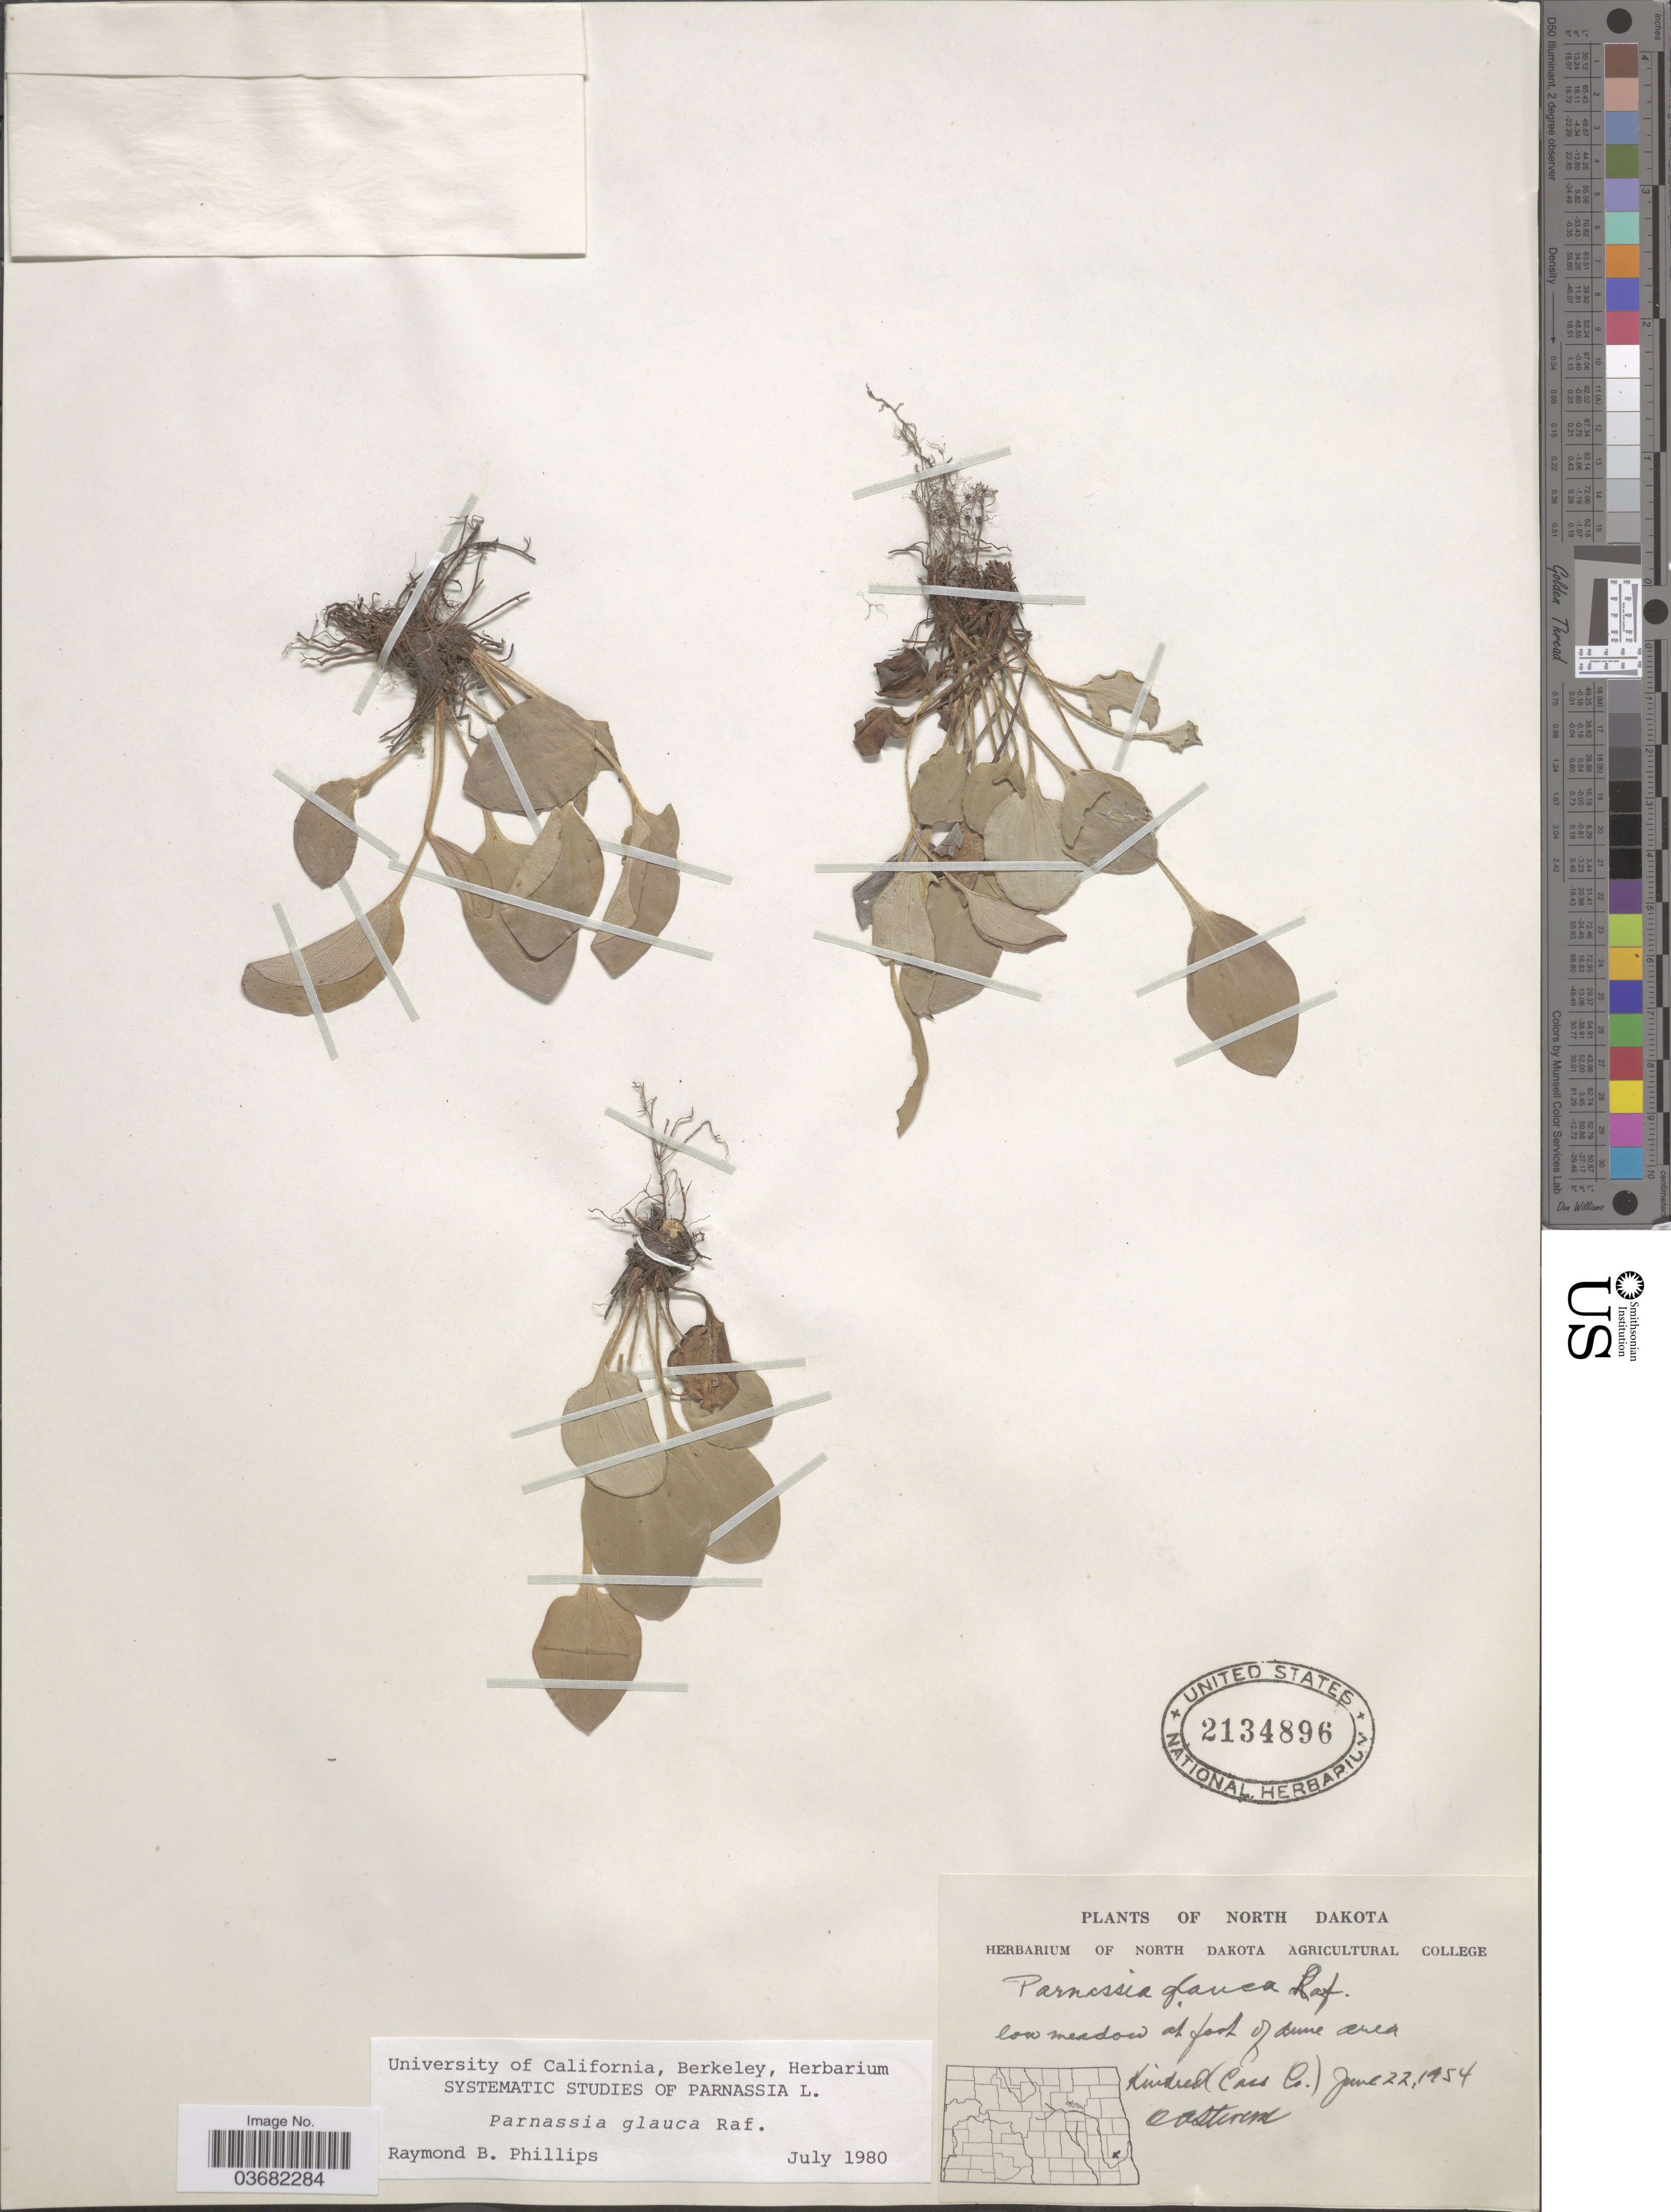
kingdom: Plantae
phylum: Tracheophyta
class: Magnoliopsida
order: Celastrales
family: Parnassiaceae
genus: Parnassia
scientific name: Parnassia glauca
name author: Raf.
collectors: O. A. Stevens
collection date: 1954-06-22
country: United States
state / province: North Dakota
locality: Kindred (Cass Co.).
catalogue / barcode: US 2134896